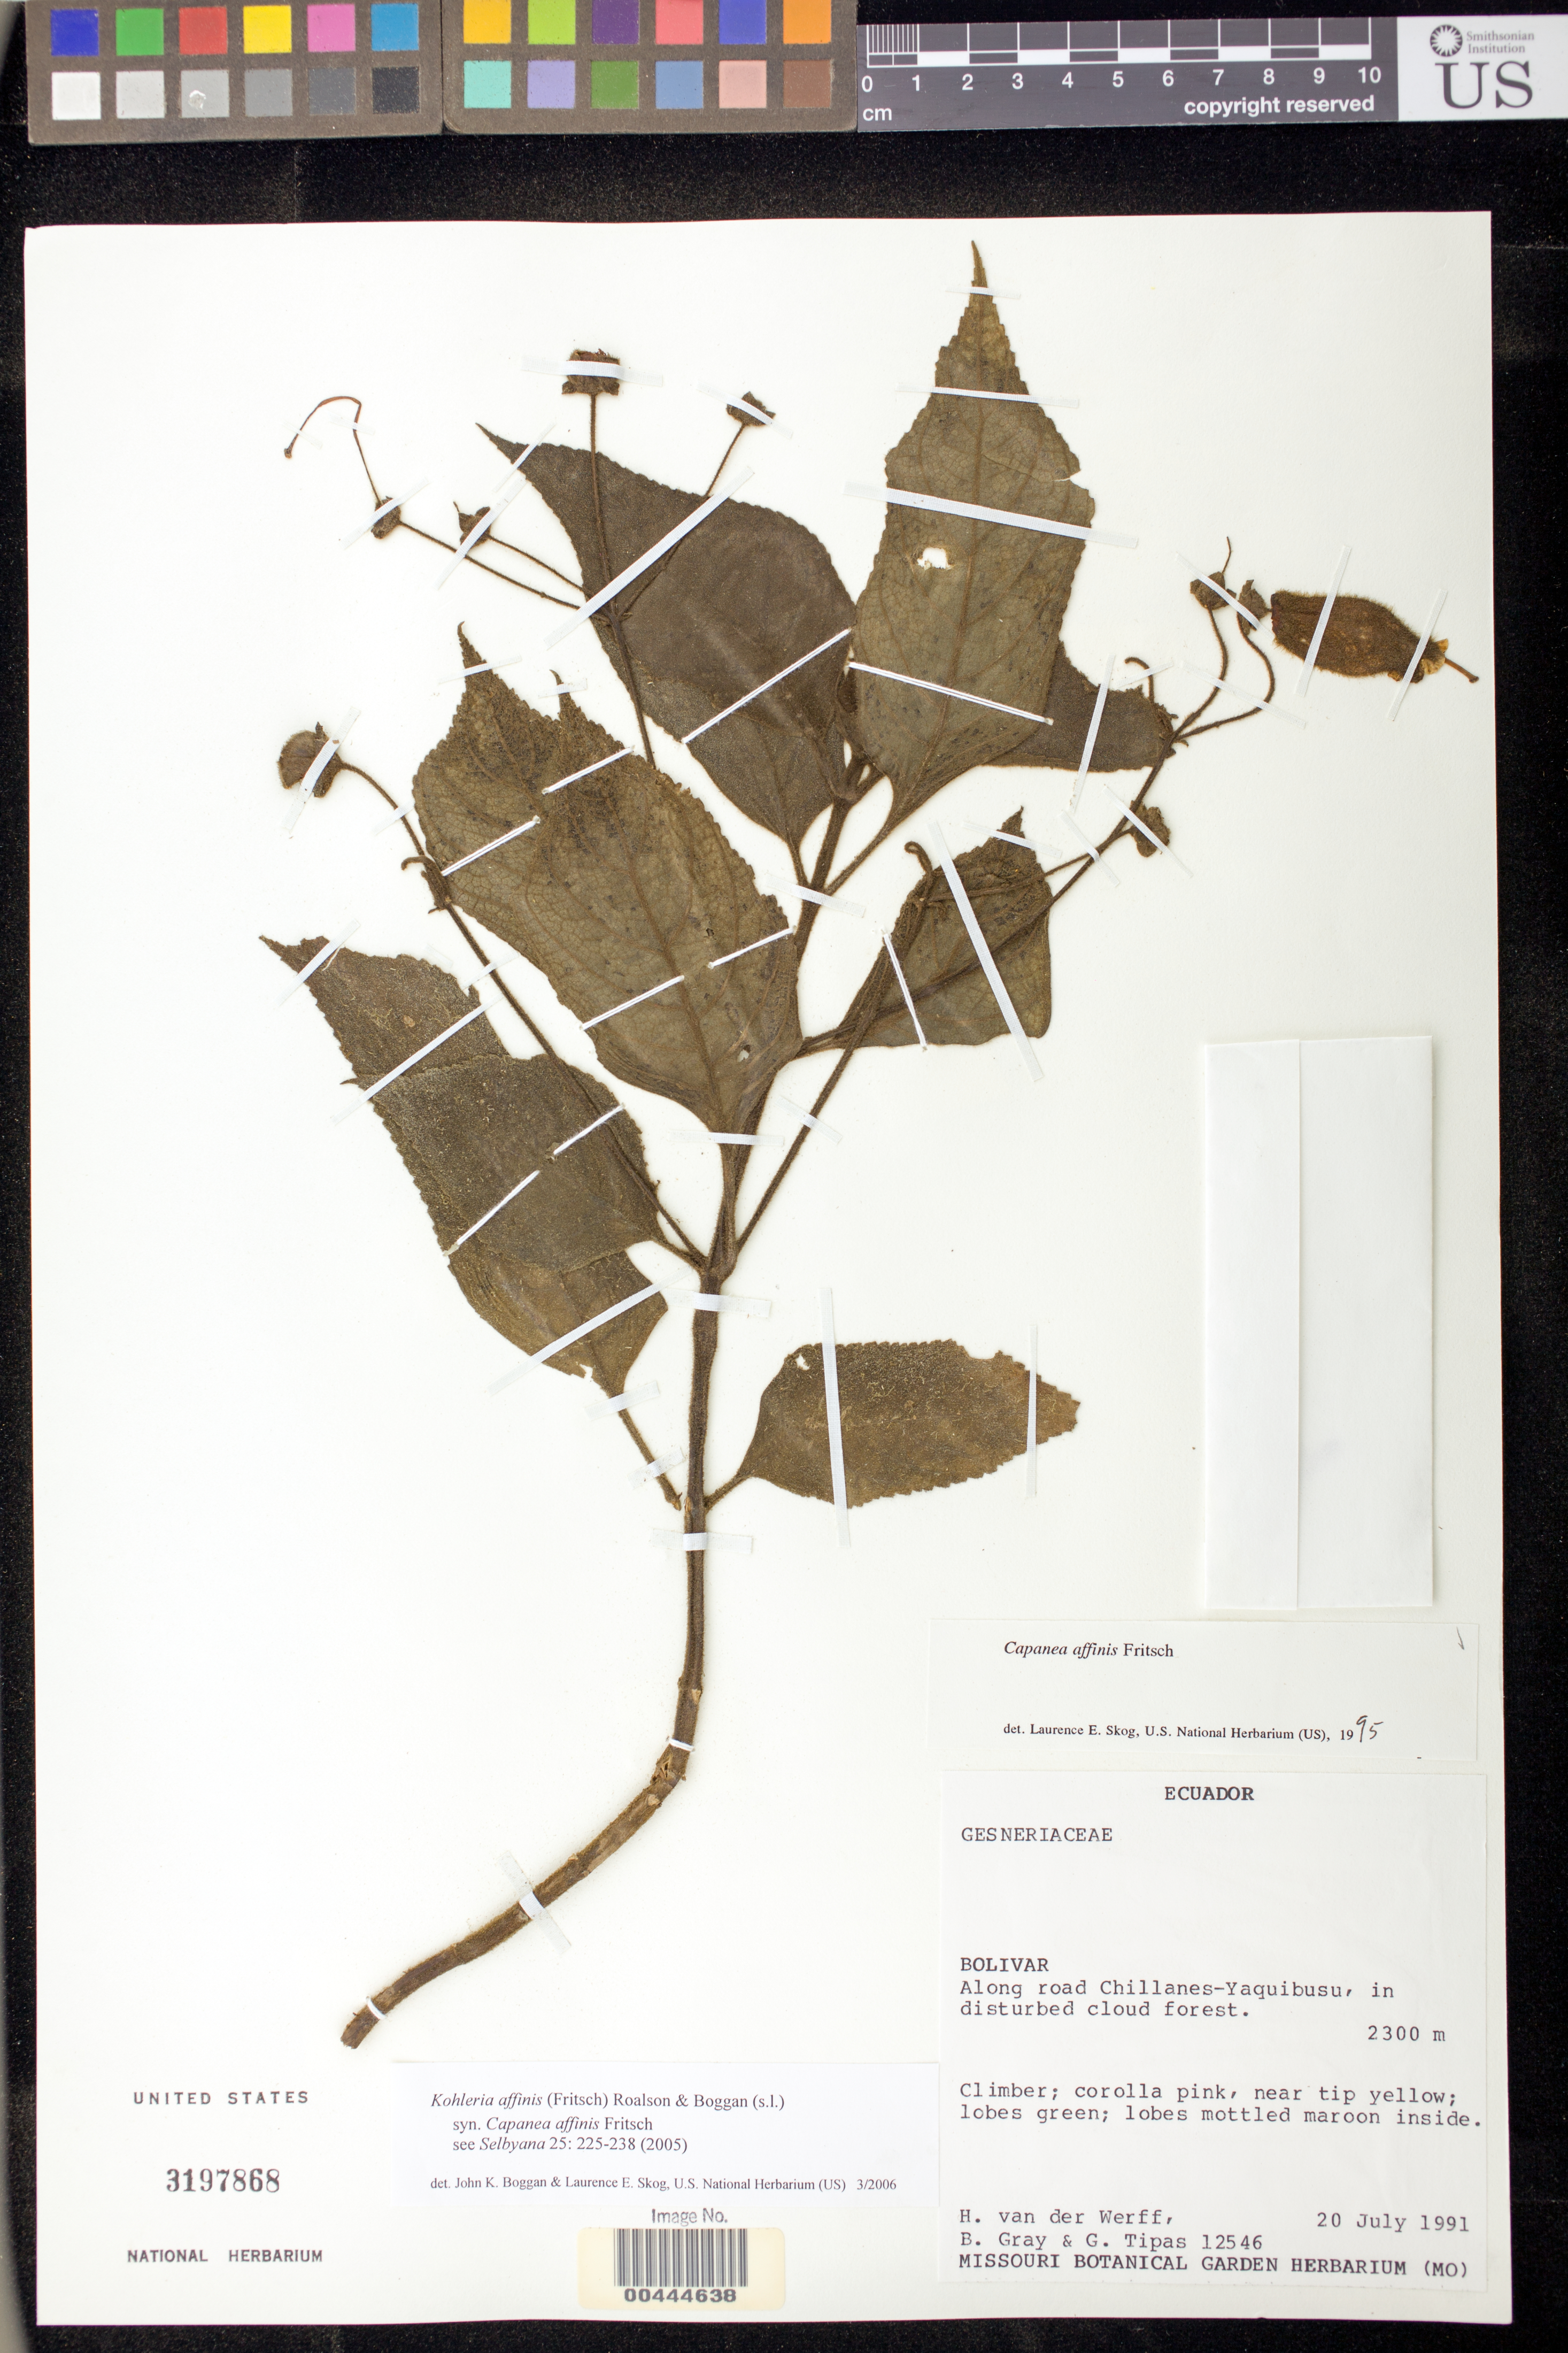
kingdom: Plantae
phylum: Tracheophyta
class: Magnoliopsida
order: Lamiales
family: Gesneriaceae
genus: Kohleria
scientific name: Kohleria affinis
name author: (Fritsch) Roalson & Boggan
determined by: Boggan, J. K.; Skog, L. E.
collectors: H. van der Werff, B. Gray & G. Tipas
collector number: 12546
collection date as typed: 20 Jul 1991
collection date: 1991-07-20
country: Ecuador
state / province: Bolivar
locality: Along road Chillanes-Yaquibusu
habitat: In disturbed cloud forest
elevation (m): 2300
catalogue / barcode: US 3197868